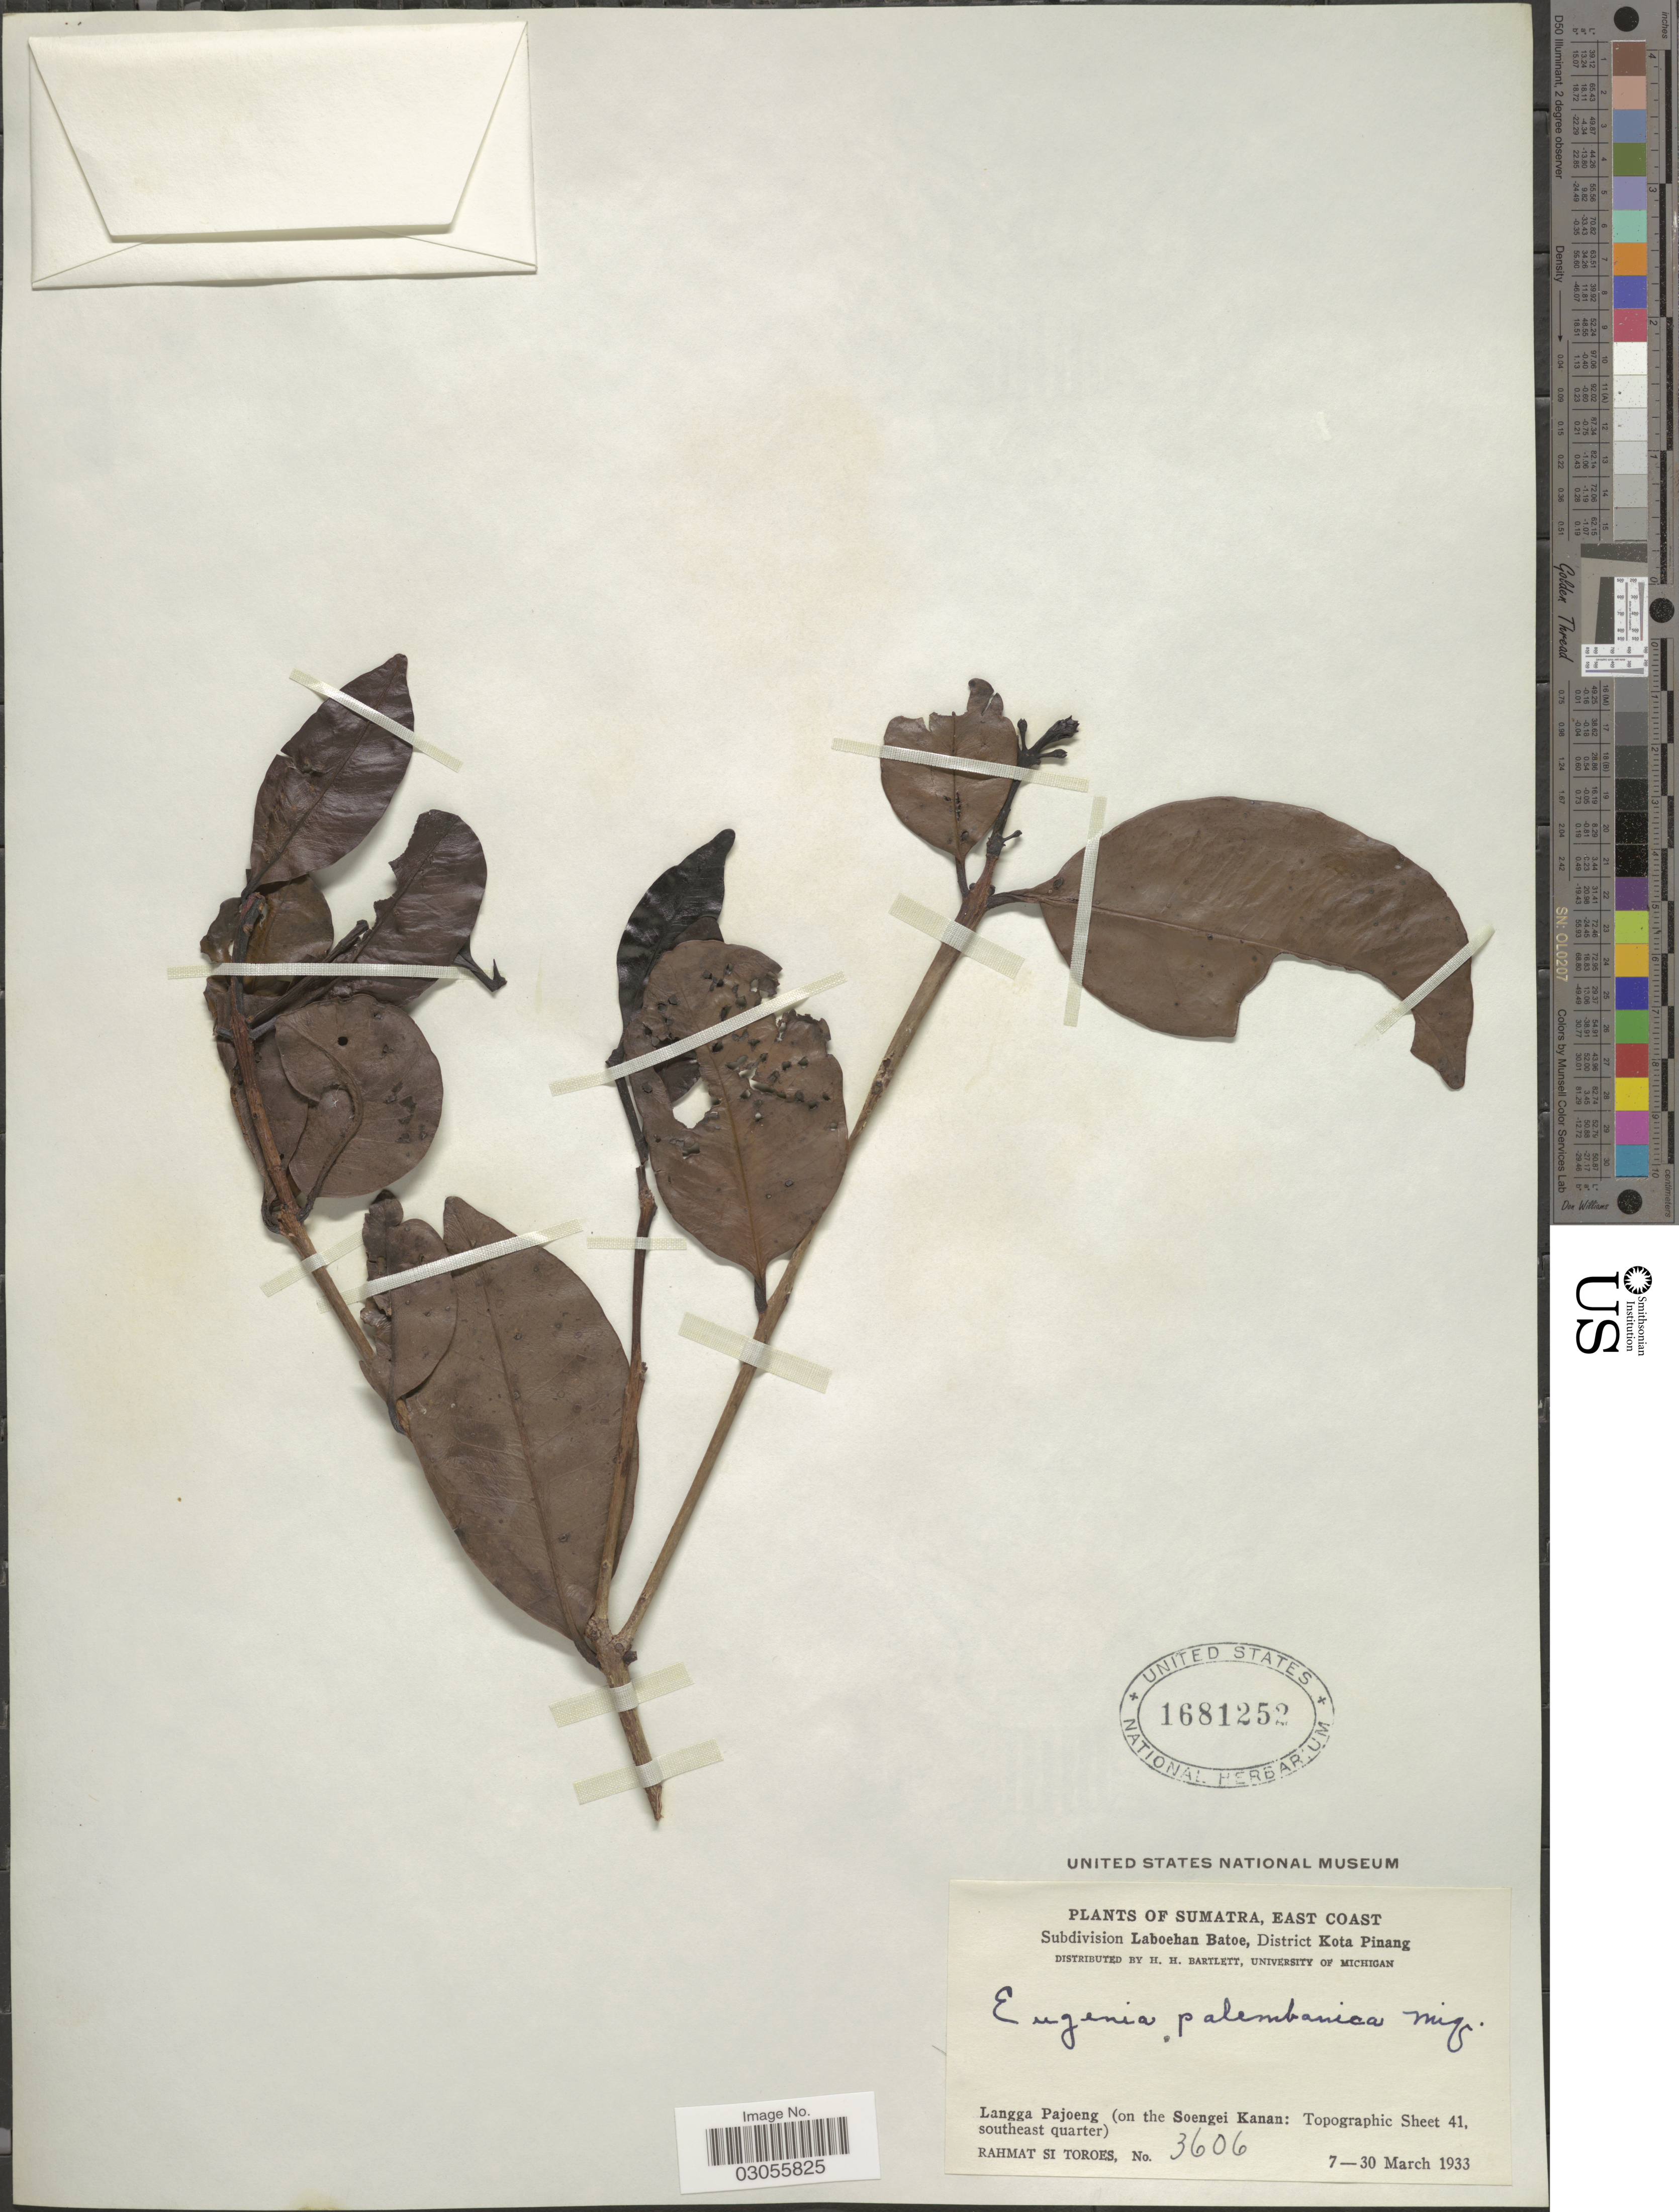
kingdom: Plantae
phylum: Tracheophyta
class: Magnoliopsida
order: Myrtales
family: Myrtaceae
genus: Syzygium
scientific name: Syzygium urceolatum subsp. palembanicum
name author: (Miq.) P.S. Ashton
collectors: Rahmat Si Boeea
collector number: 3606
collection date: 1933-03-07/1933-03-30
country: Indonesia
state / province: Sumatra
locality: East Coast. Subdivision Laboehan Batoe, District Kota Pinang. Langga Pajoeng (on the Soengei Kanan: Topographic Sheet 41, southeast quarter).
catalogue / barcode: US 1681252